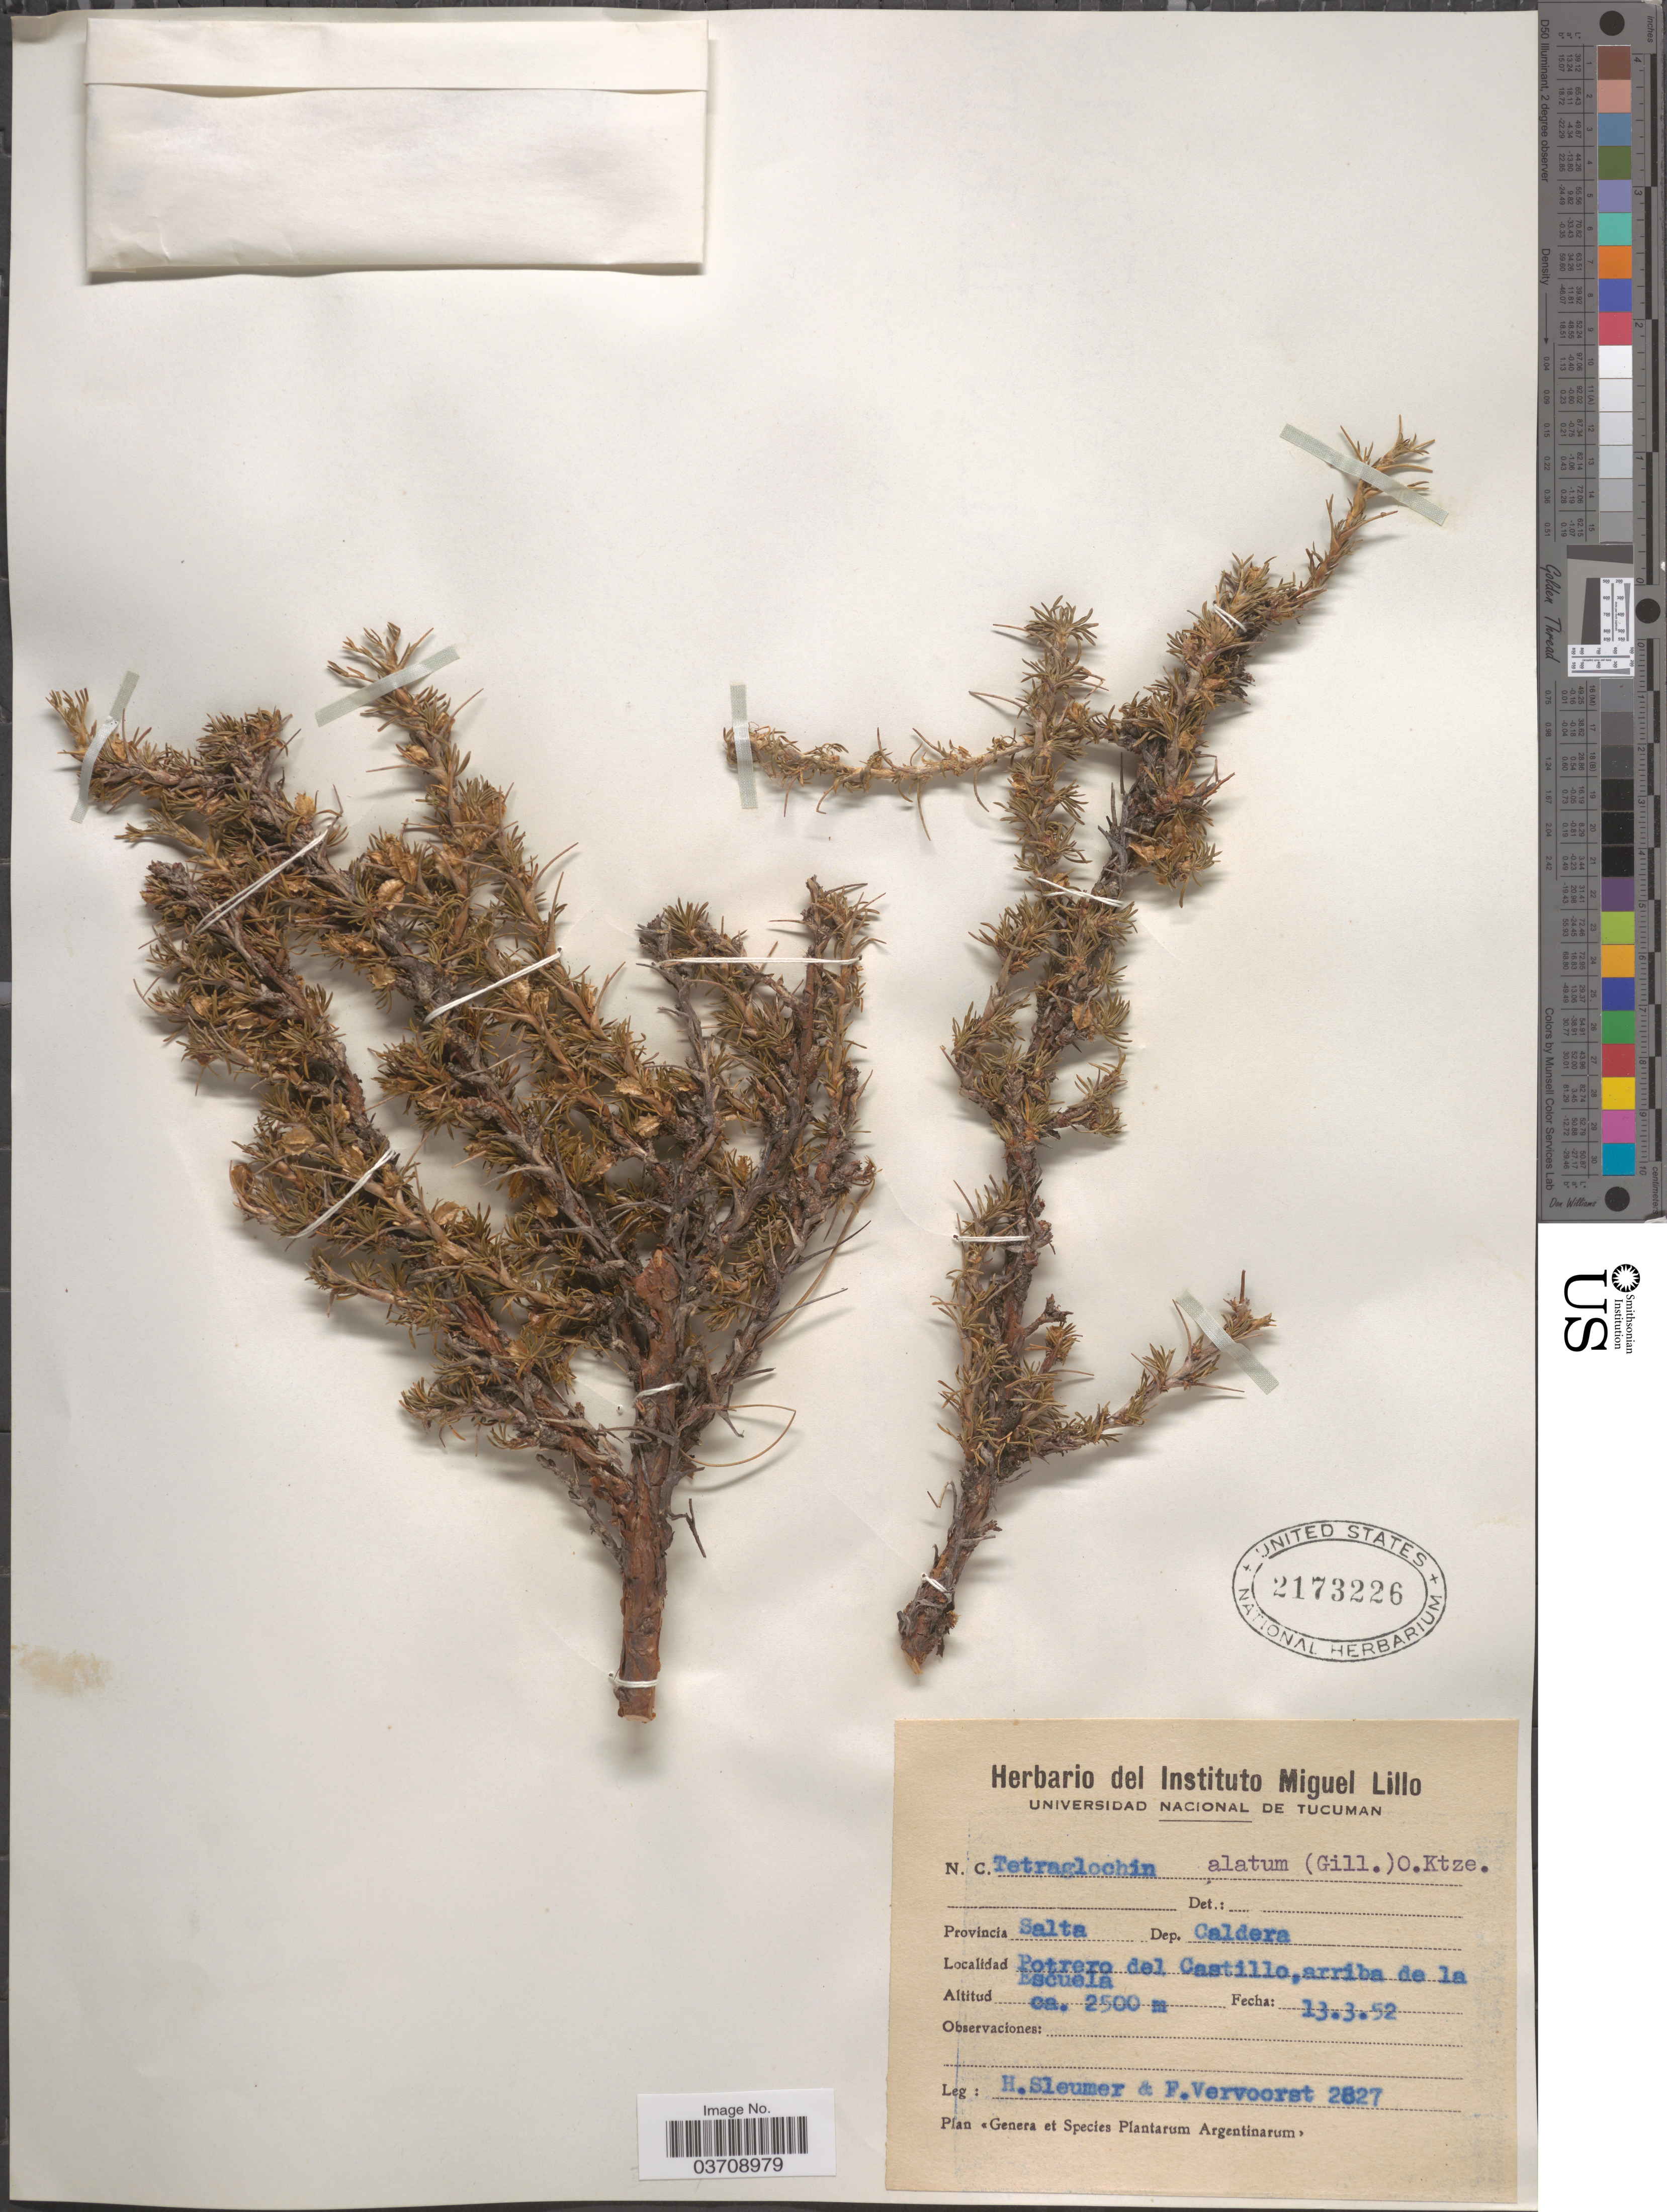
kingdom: Plantae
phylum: Tracheophyta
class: Magnoliopsida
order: Rosales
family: Rosaceae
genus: Tetraglochin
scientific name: Tetraglochin alatum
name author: (Gillies ex Hook. & Arn.) Kuntze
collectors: H. O. Sleumer & F. Vervoorst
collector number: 2827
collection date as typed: Transcribed d/m/y: 13/3/52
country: Argentina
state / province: Salta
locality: Dep. Caldera. Potrero del Castillo, arriba de la Escuela.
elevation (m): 2500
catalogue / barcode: US 2173226